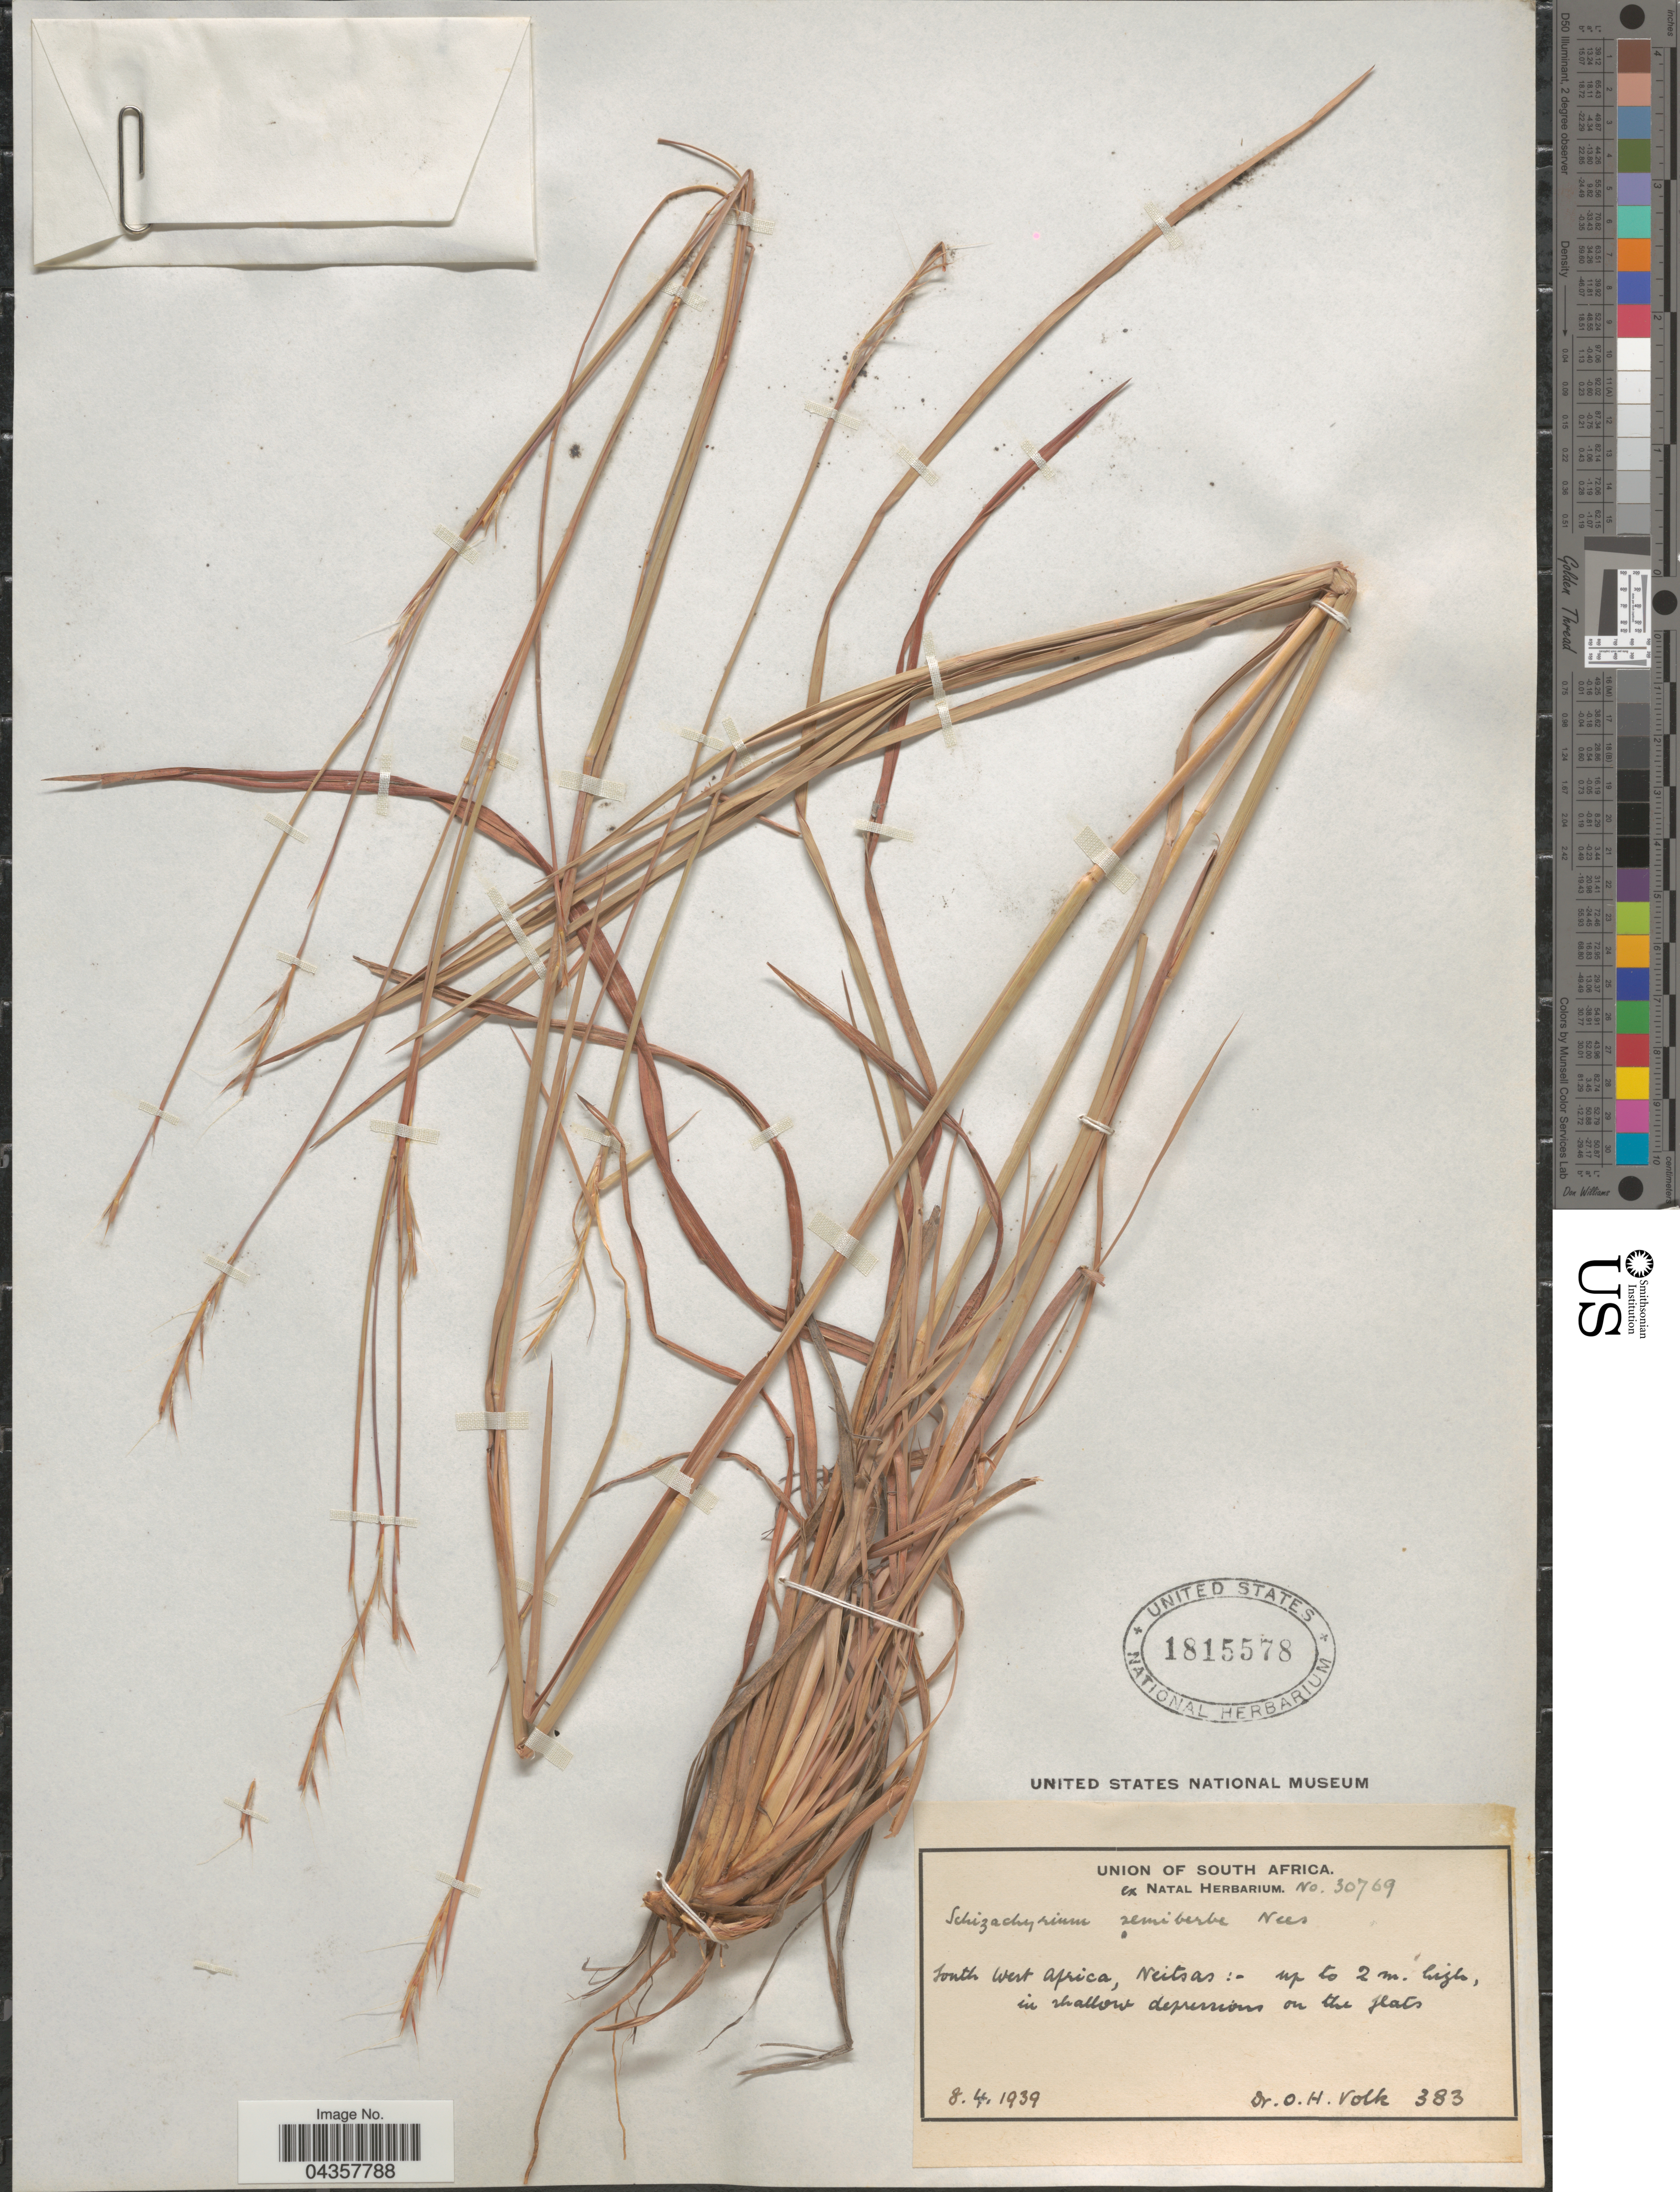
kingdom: Plantae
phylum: Tracheophyta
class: Liliopsida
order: Poales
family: Poaceae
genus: Schizachyrium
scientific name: Schizachyrium sanguineum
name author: (Retz.) Alston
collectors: O. Volk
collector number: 383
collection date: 1939-04-08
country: Namibia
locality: Union Of South Africa. South West Africa, Neitsas.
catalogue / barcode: US 1815578